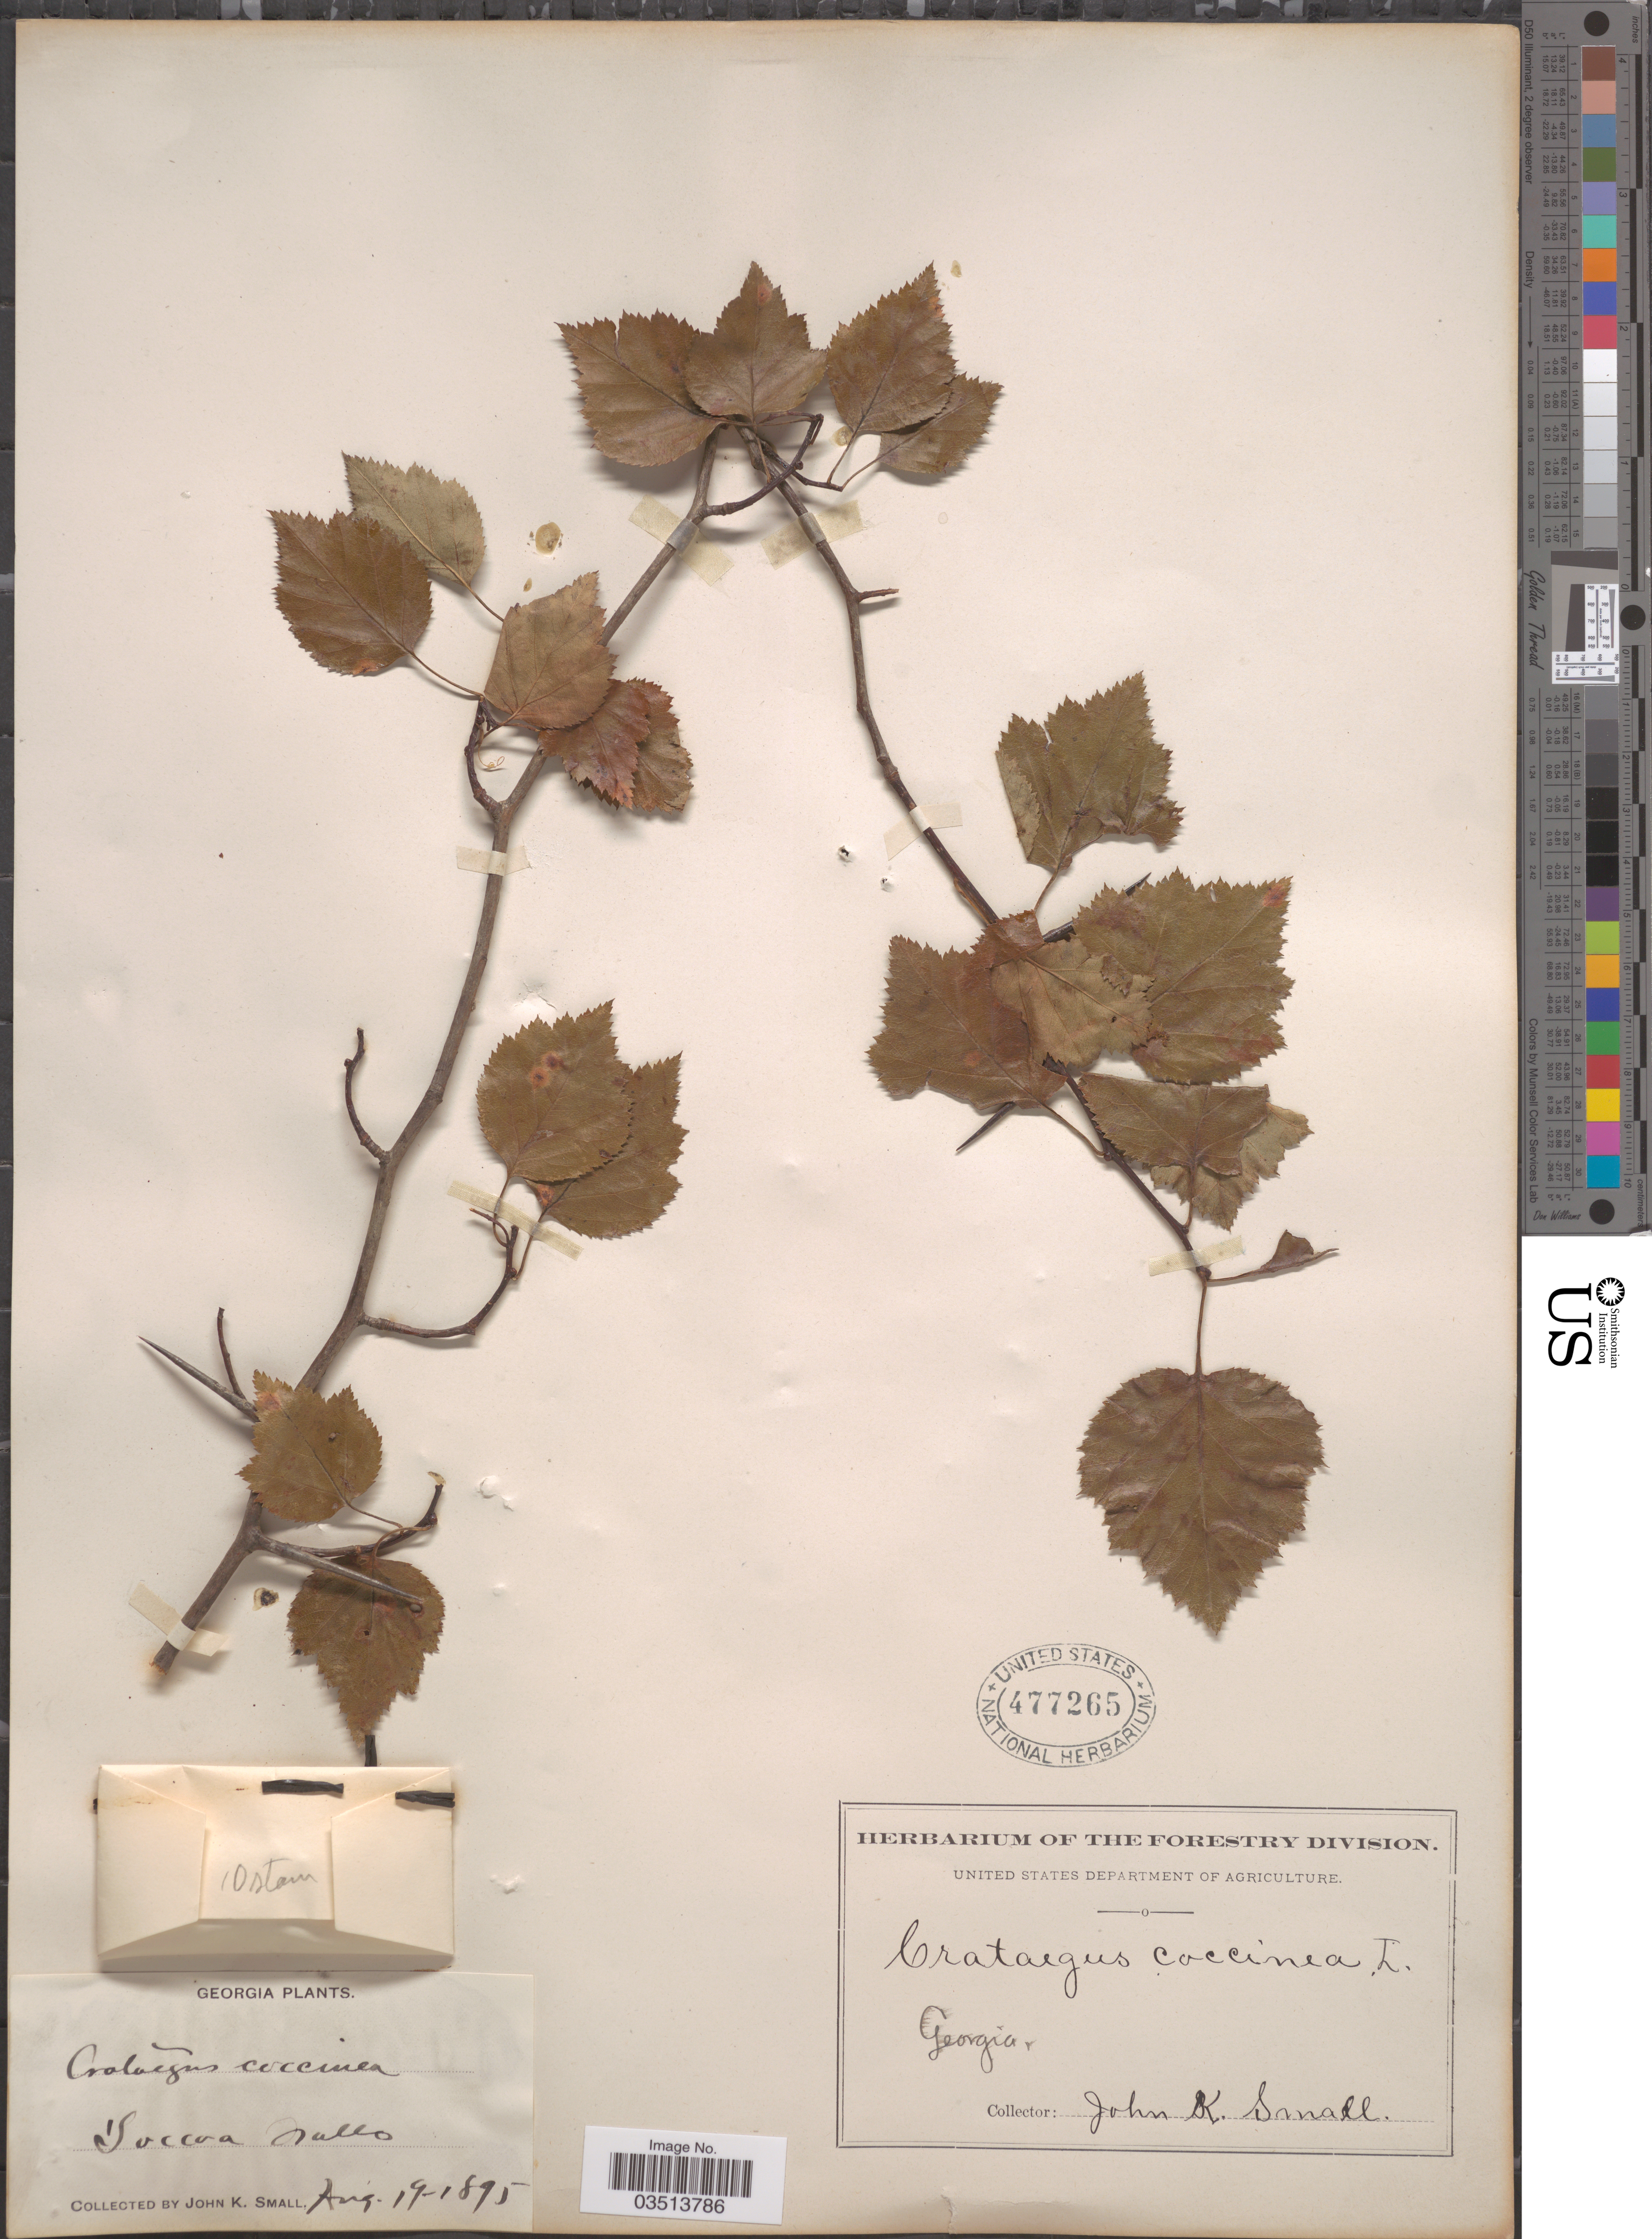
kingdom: Plantae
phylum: Tracheophyta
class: Magnoliopsida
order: Rosales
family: Rosaceae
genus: Crataegus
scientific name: Crataegus coccinea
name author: Ashe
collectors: J. K. Small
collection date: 1895-08-19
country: United States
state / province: Georgia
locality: Toccoa Falls.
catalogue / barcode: US 477265